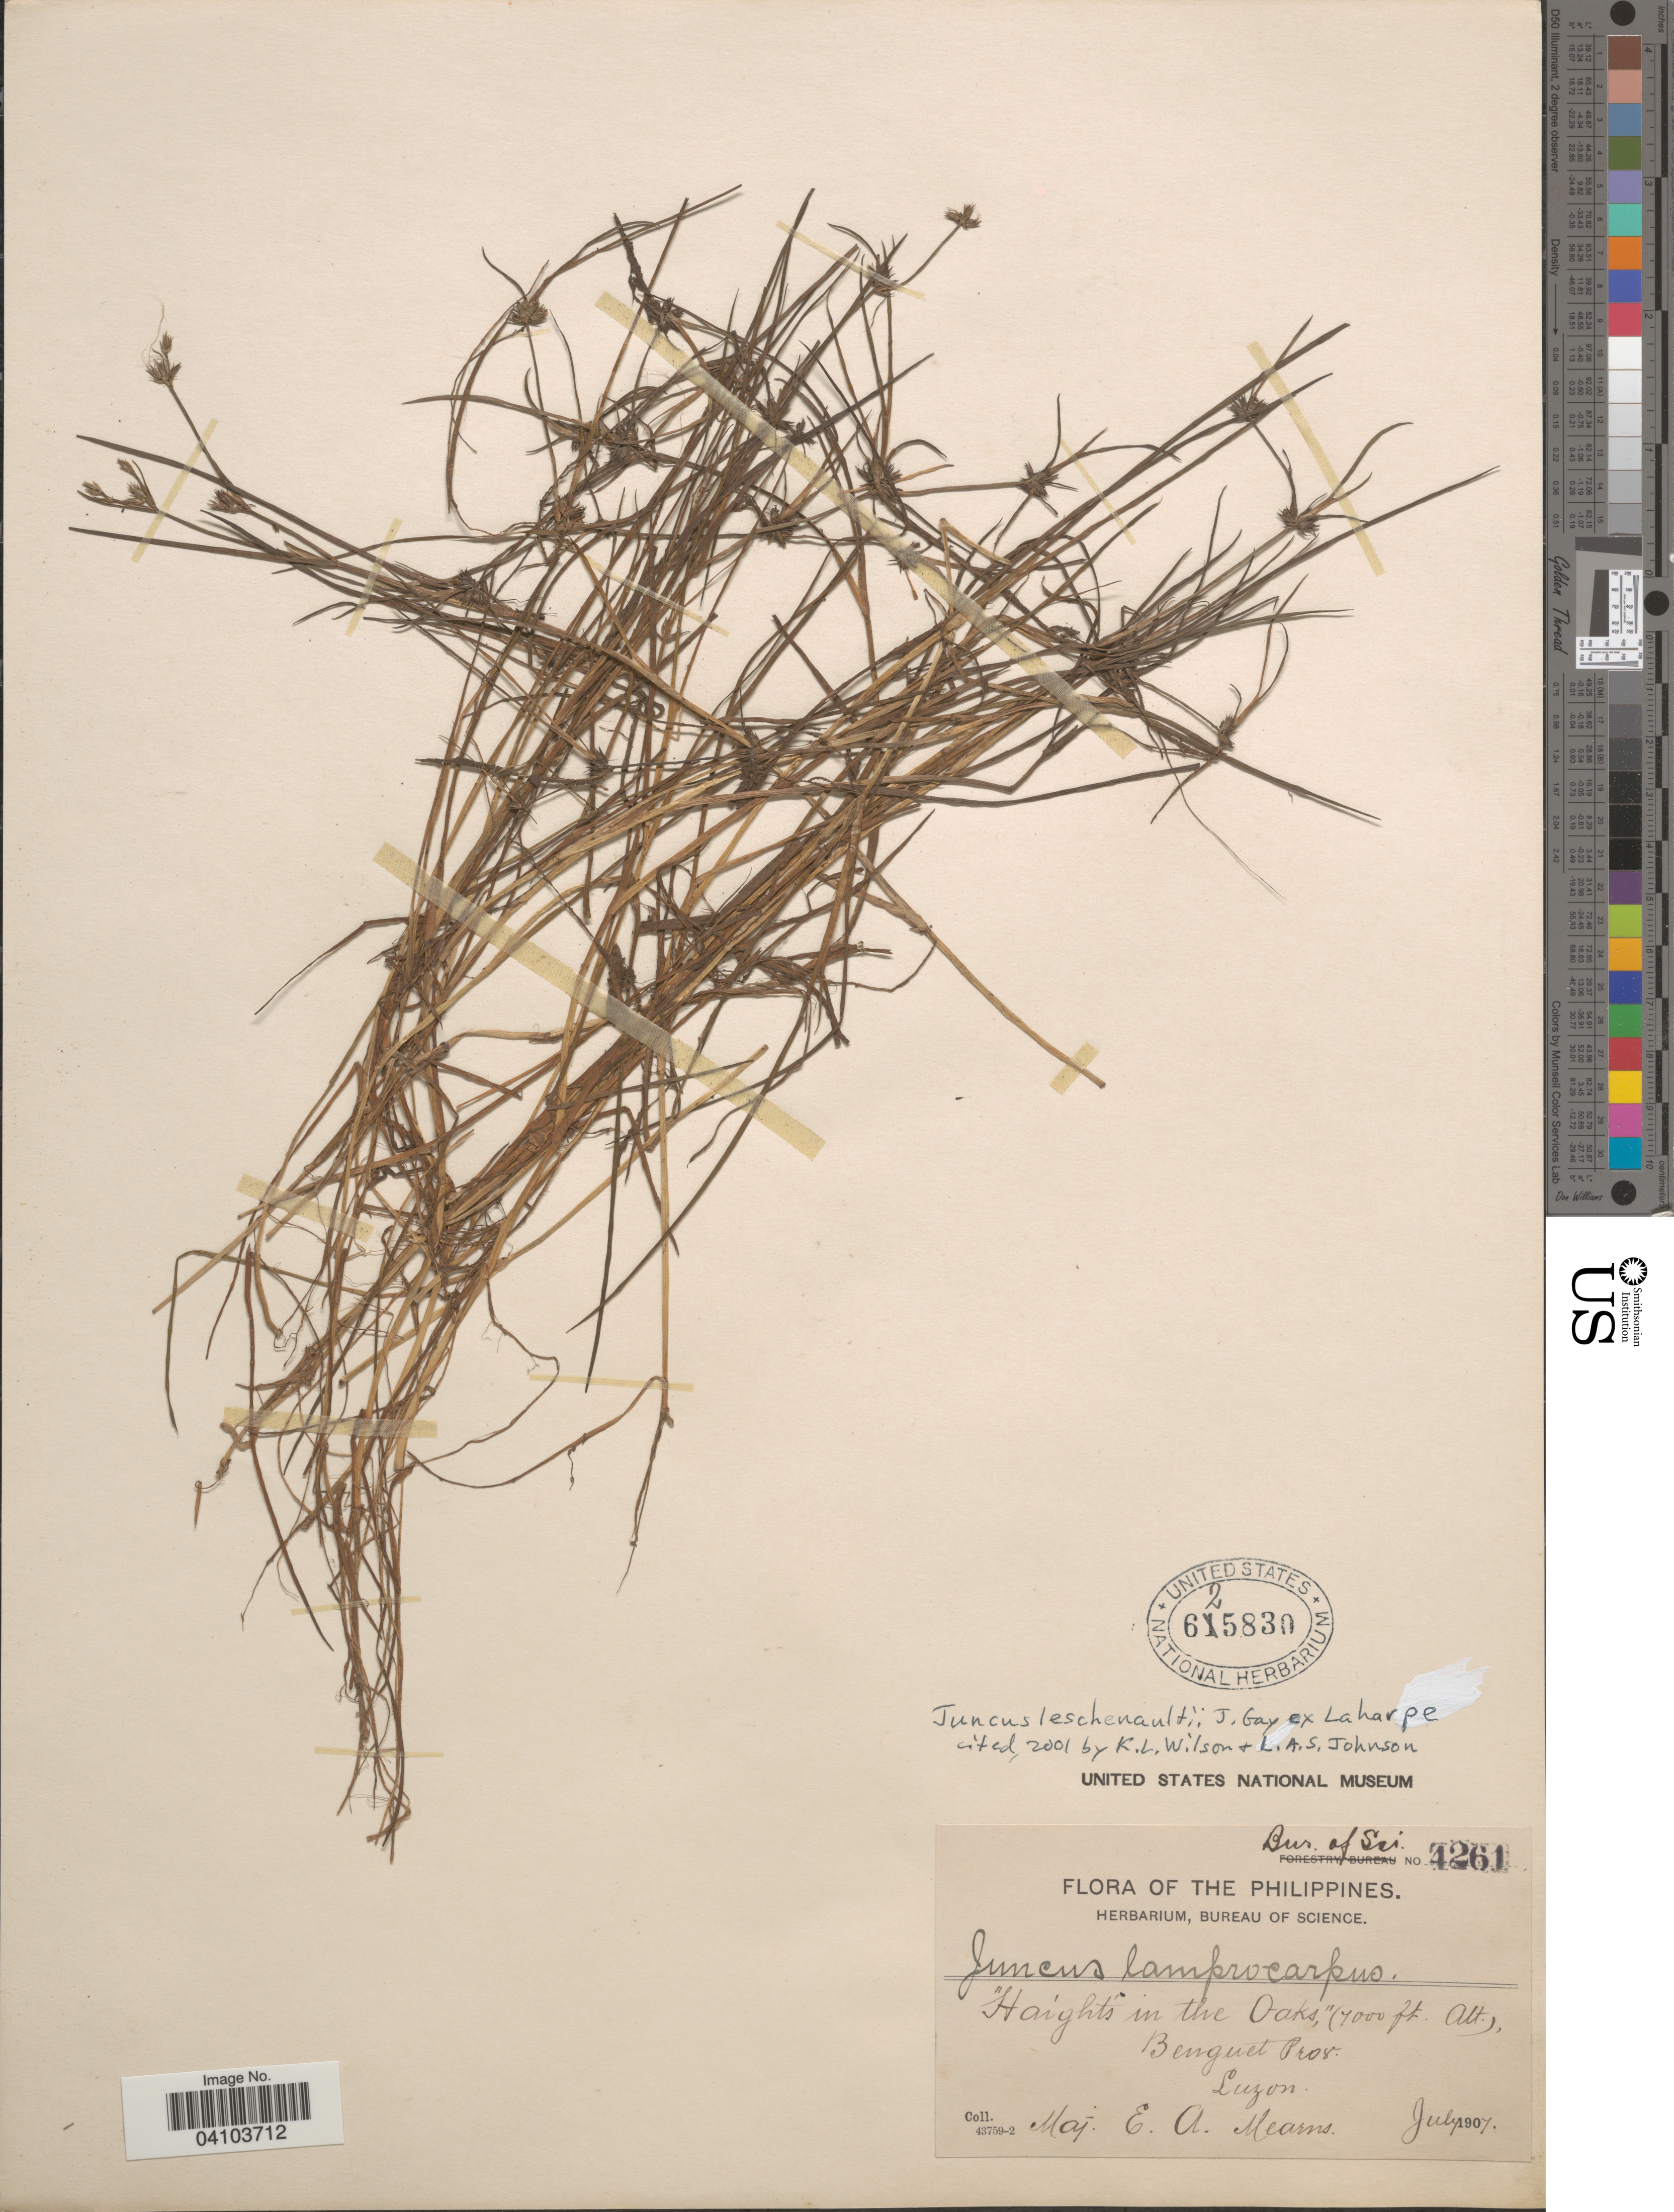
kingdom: Plantae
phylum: Tracheophyta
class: Liliopsida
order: Poales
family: Juncaceae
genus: Juncus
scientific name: Juncus leschenaultii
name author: J. Gay ex Laharpe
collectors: E. A. Mearns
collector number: Bureau of Science 4261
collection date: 1907-07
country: Philippines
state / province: Cordillera (Administrative Region)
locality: Benguet Prov. Luzon.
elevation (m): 2134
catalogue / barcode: US 625830